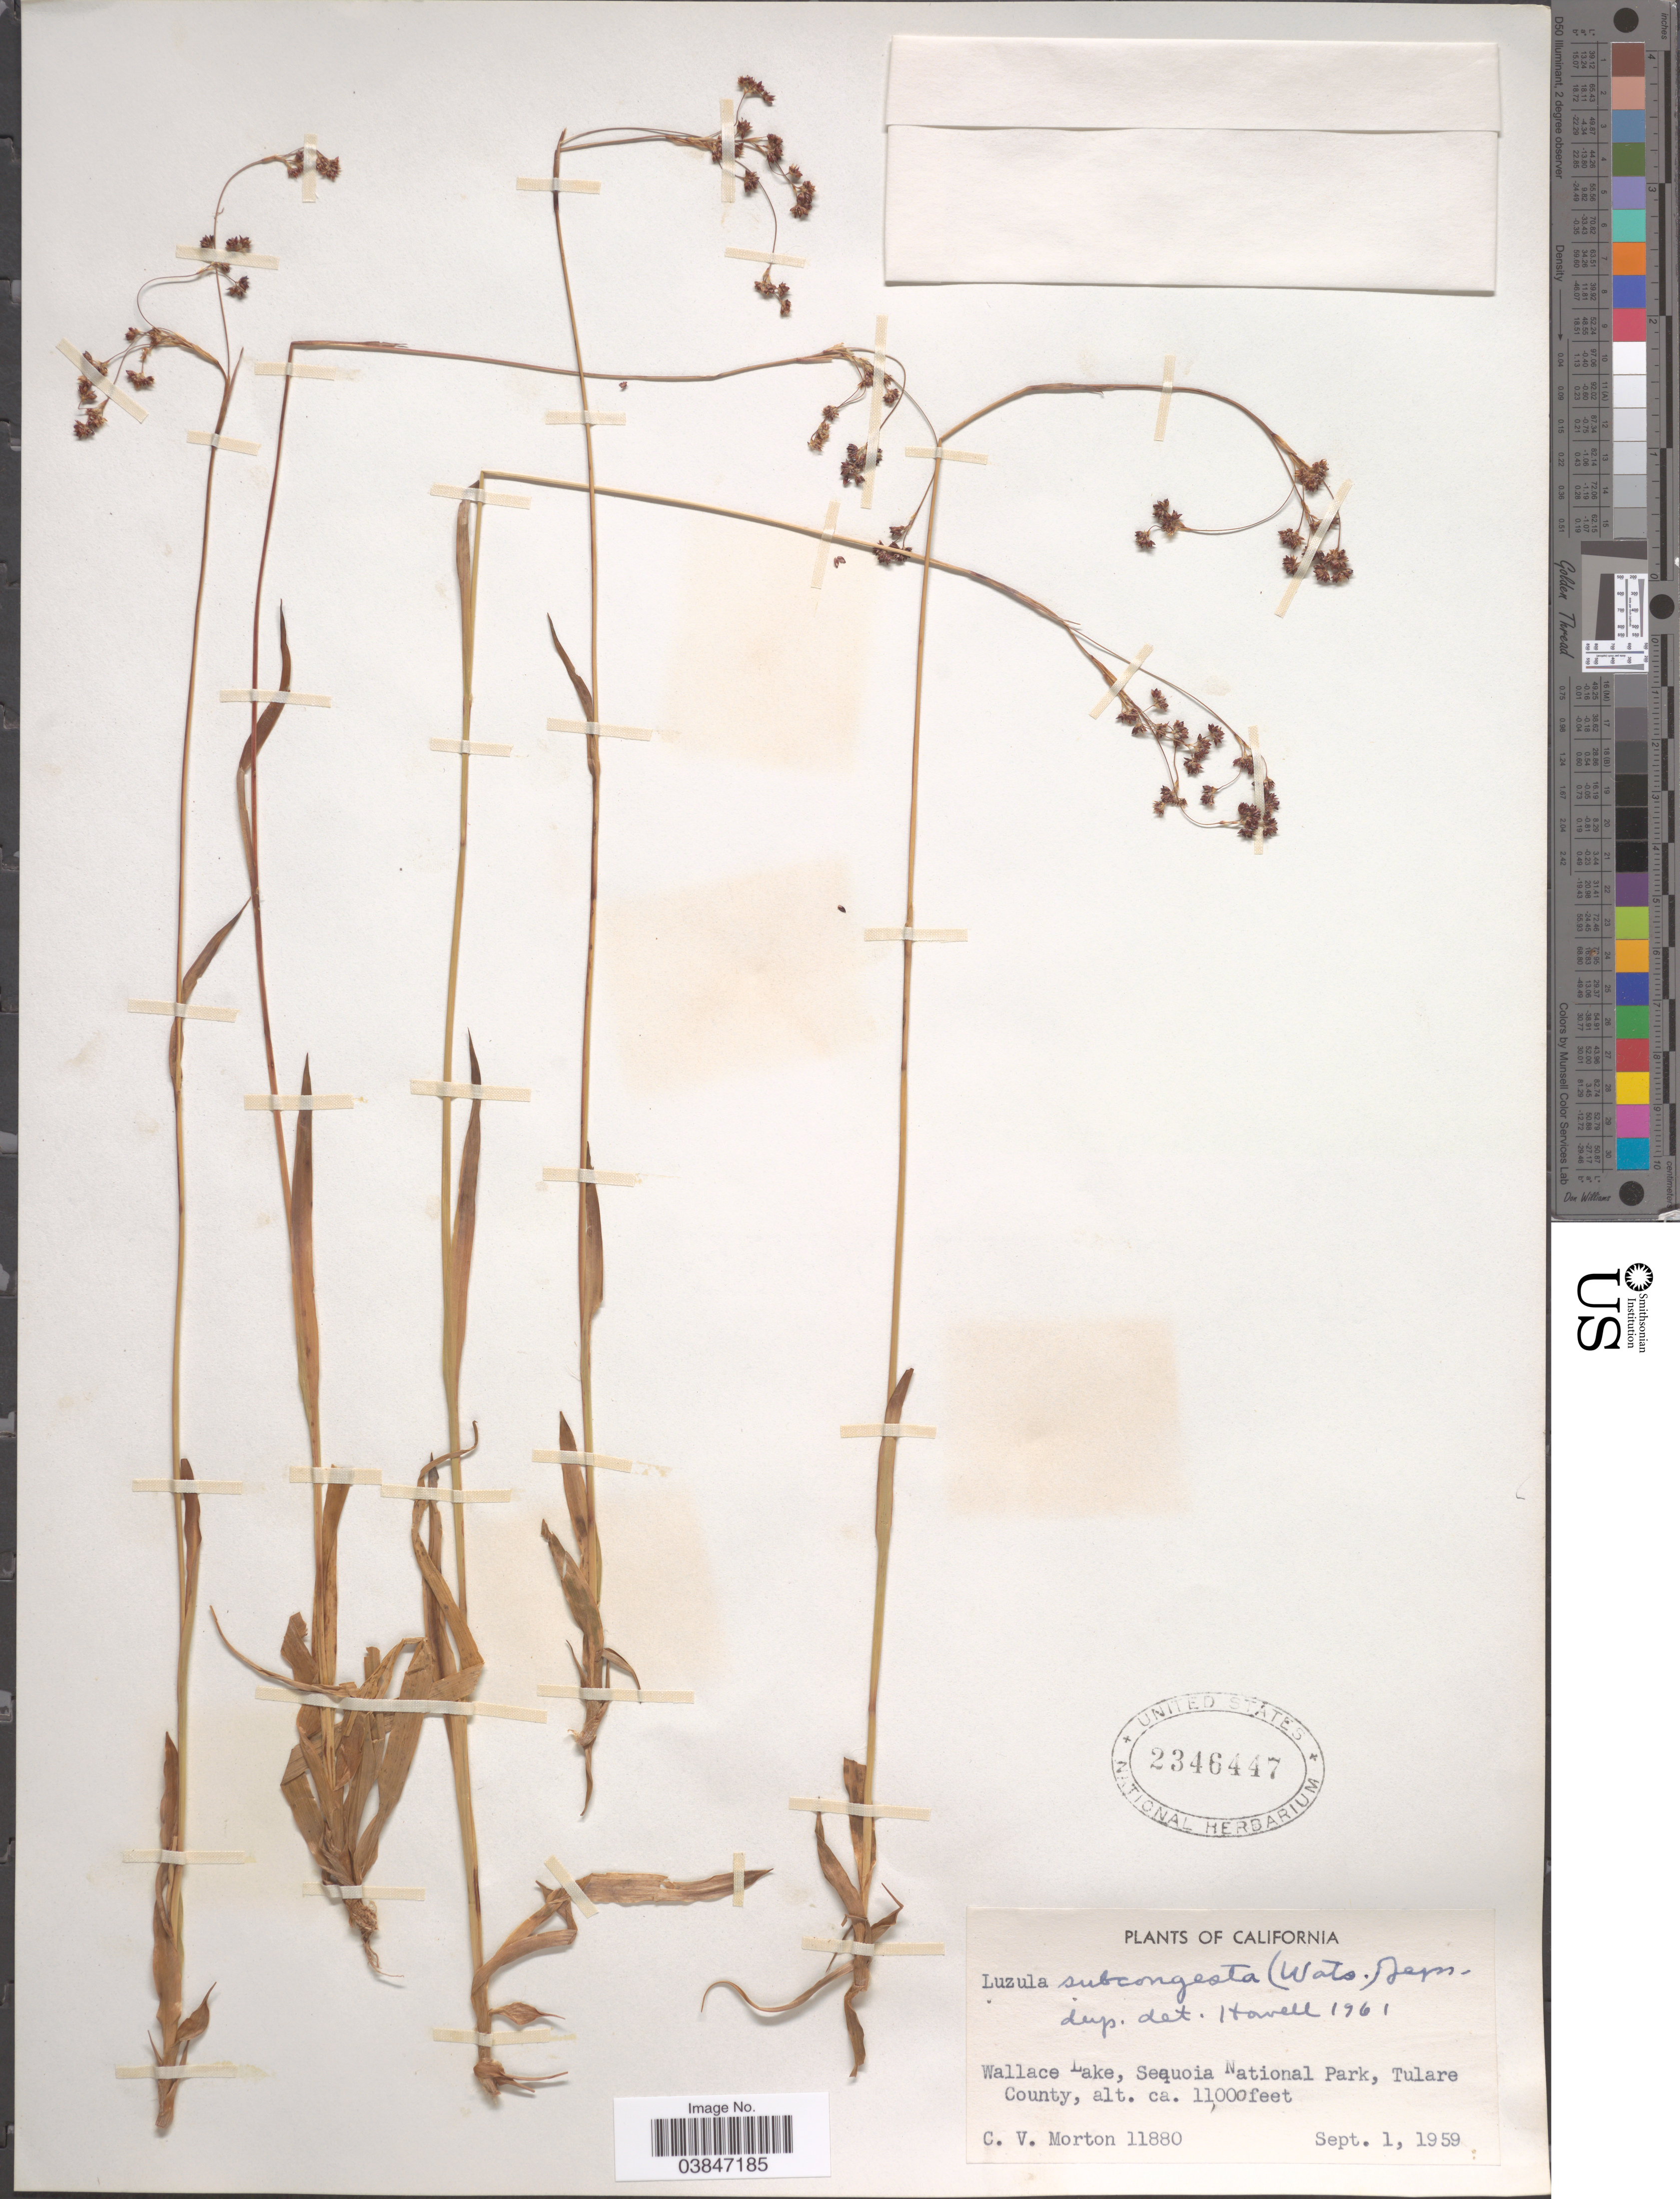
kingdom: Plantae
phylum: Tracheophyta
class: Liliopsida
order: Poales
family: Juncaceae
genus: Luzula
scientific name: Luzula subcongesta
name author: (S. Watson) Jeps.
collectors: C. V. Morton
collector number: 11880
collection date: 1959-09-01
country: United States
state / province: California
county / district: Tulare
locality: Wallace Lake, Sequoia National Park, Tulare County.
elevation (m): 3353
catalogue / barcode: US 2346447